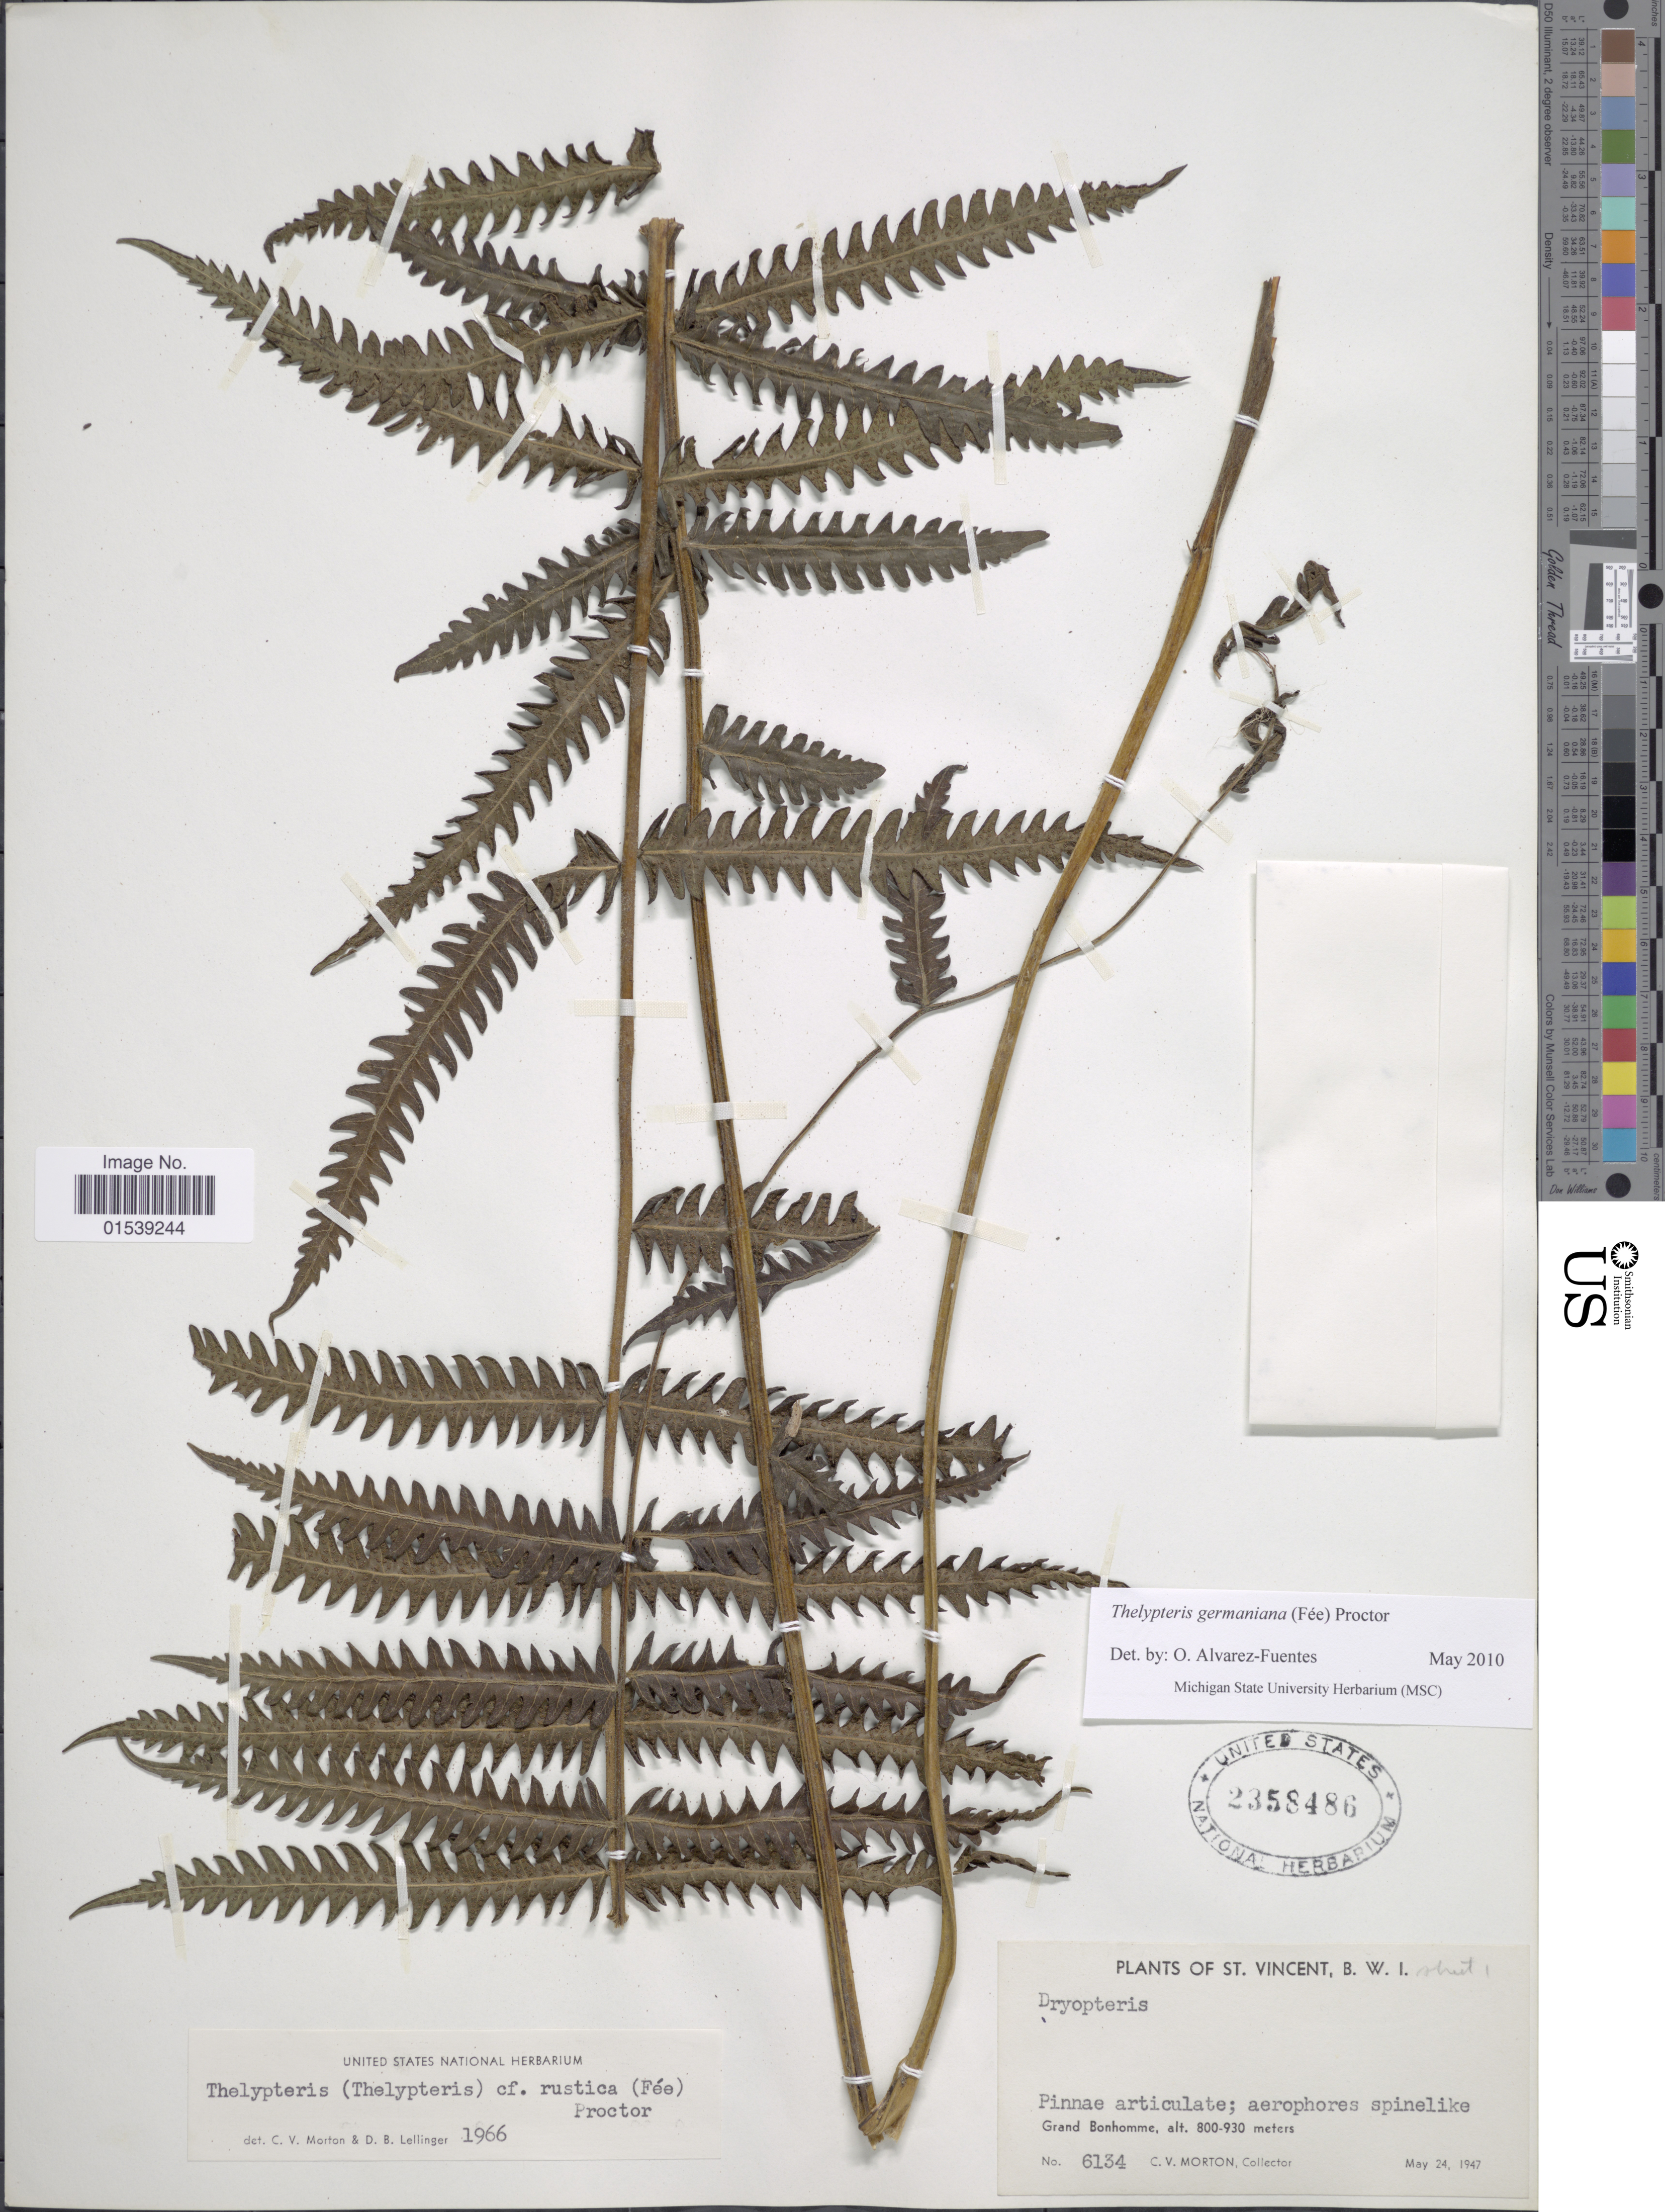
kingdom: Plantae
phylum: Tracheophyta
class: Polypodiopsida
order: Polypodiales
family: Thelypteridaceae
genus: Amauropelta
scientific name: Amauropelta germaniana (Fée) comb. nov., ined. 2015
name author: (Fée)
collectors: C. V. Morton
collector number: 6134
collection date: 1947-05-24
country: St. Vincent - Grenadines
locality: St. Vincent, B.W.I., Grand Bonhomme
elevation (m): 800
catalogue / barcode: US 2358486